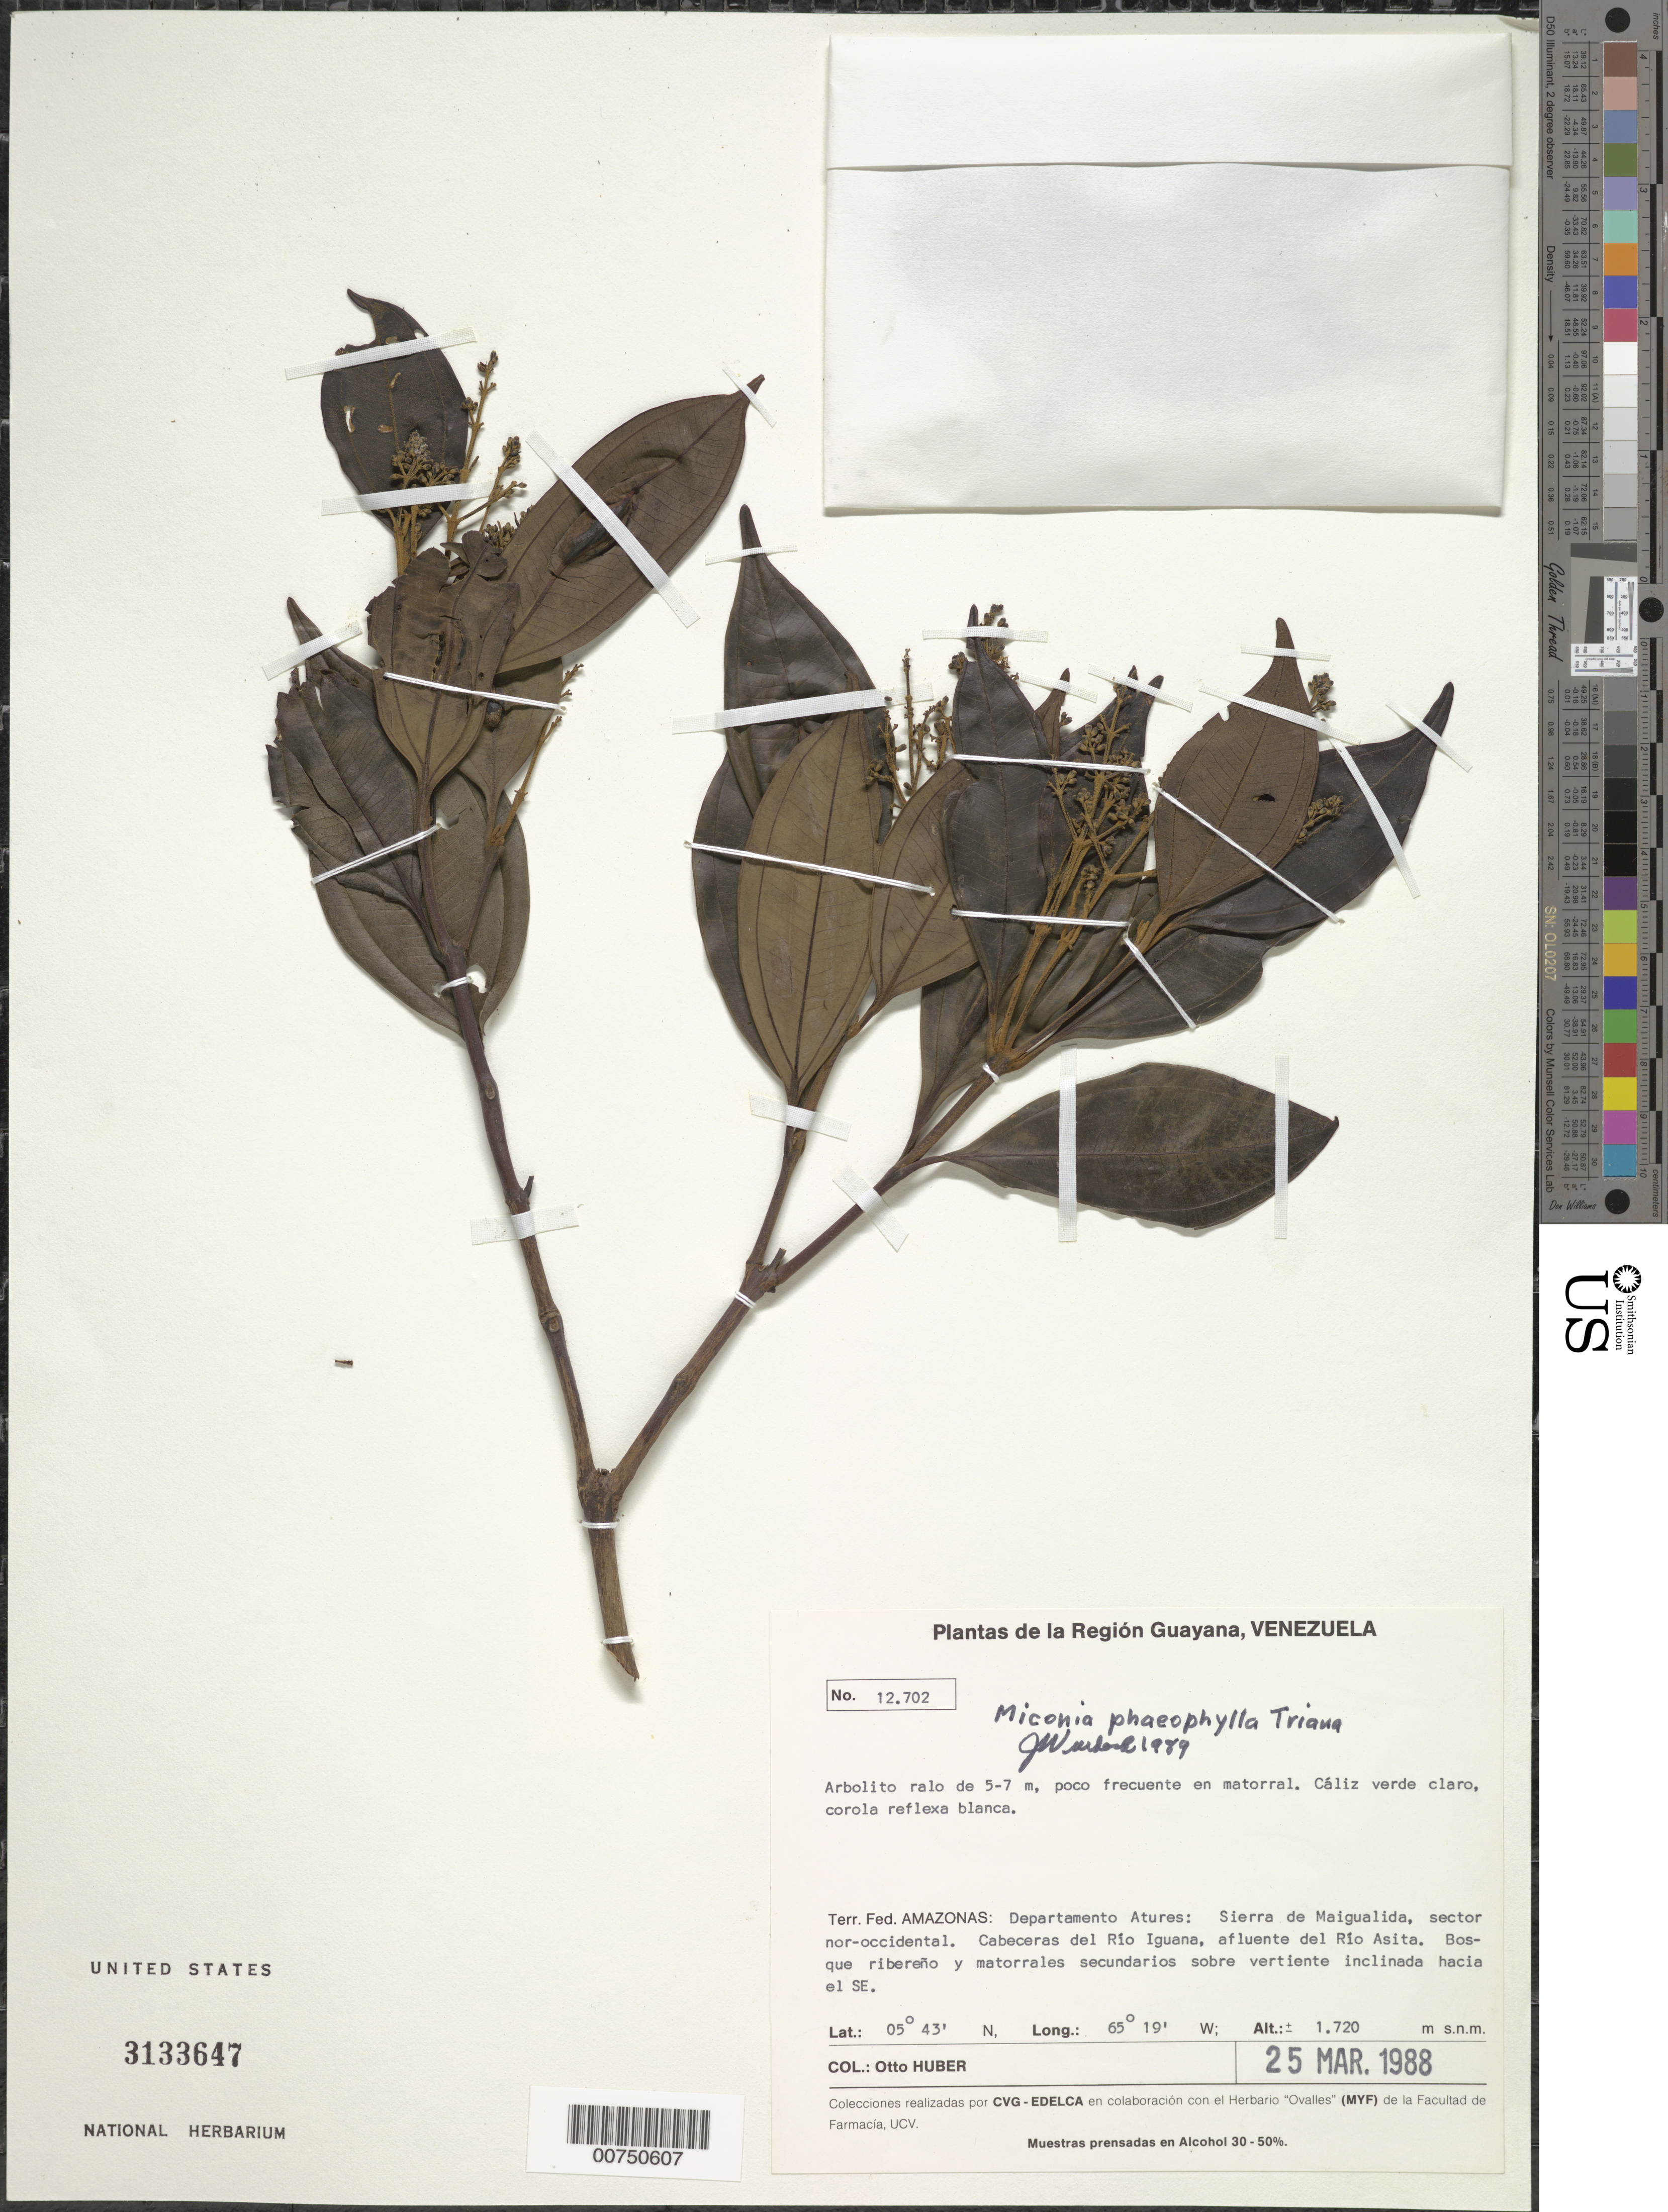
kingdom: Plantae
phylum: Tracheophyta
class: Magnoliopsida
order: Myrtales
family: Melastomataceae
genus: Miconia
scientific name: Miconia phaeophylla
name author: Triana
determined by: Wurdack, John J., (US), US (UNITED STATES)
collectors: O. Huber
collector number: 12702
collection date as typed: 25-Mar-88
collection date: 1988-03-25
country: Venezuela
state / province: Amazonas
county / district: Atures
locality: Sierra de Maigualida, sector nor-occidental; cabeceras del Río Iguana, afluente del Río Asita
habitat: Matorral; bosque ribereno y matorrales secundarios sobre vertiente inclinada hacia el SE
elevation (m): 1720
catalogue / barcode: US 3133647